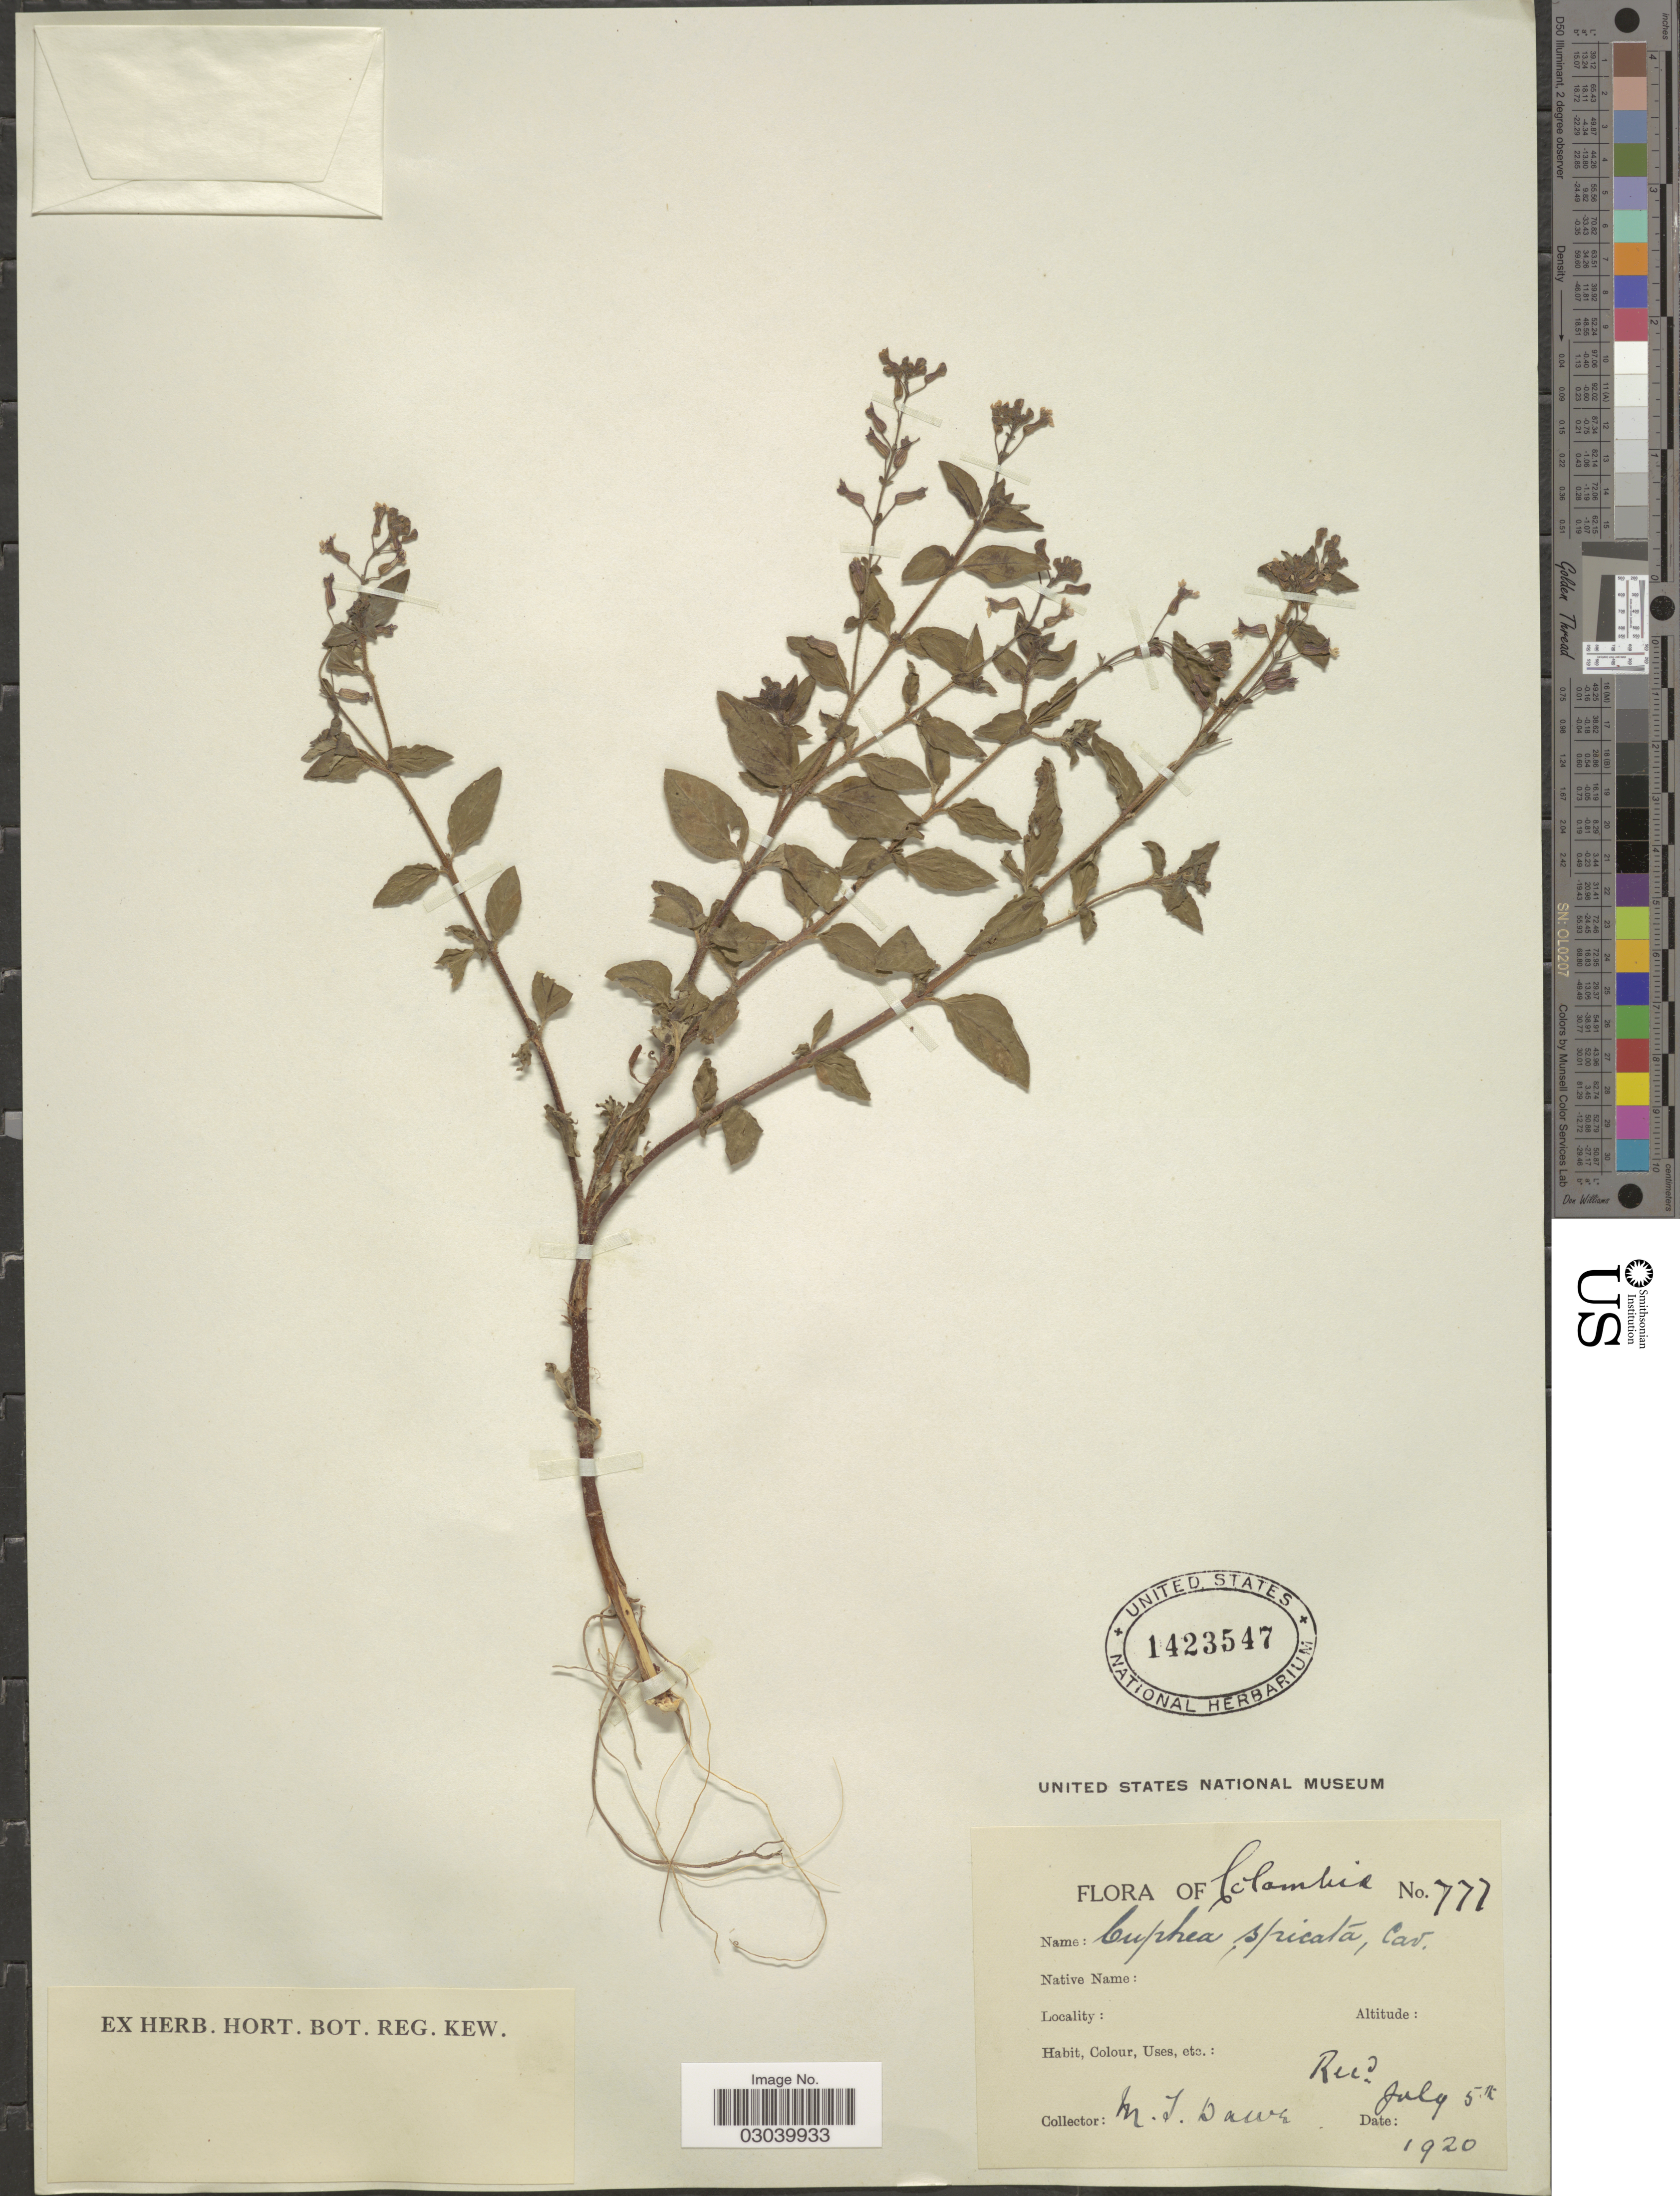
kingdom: Plantae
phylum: Tracheophyta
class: Magnoliopsida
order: Myrtales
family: Lythraceae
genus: Cuphea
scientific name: Cuphea racemosa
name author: (L. f.) Spreng.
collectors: M. T. Dawe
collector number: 777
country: Colombia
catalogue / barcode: US 1423547